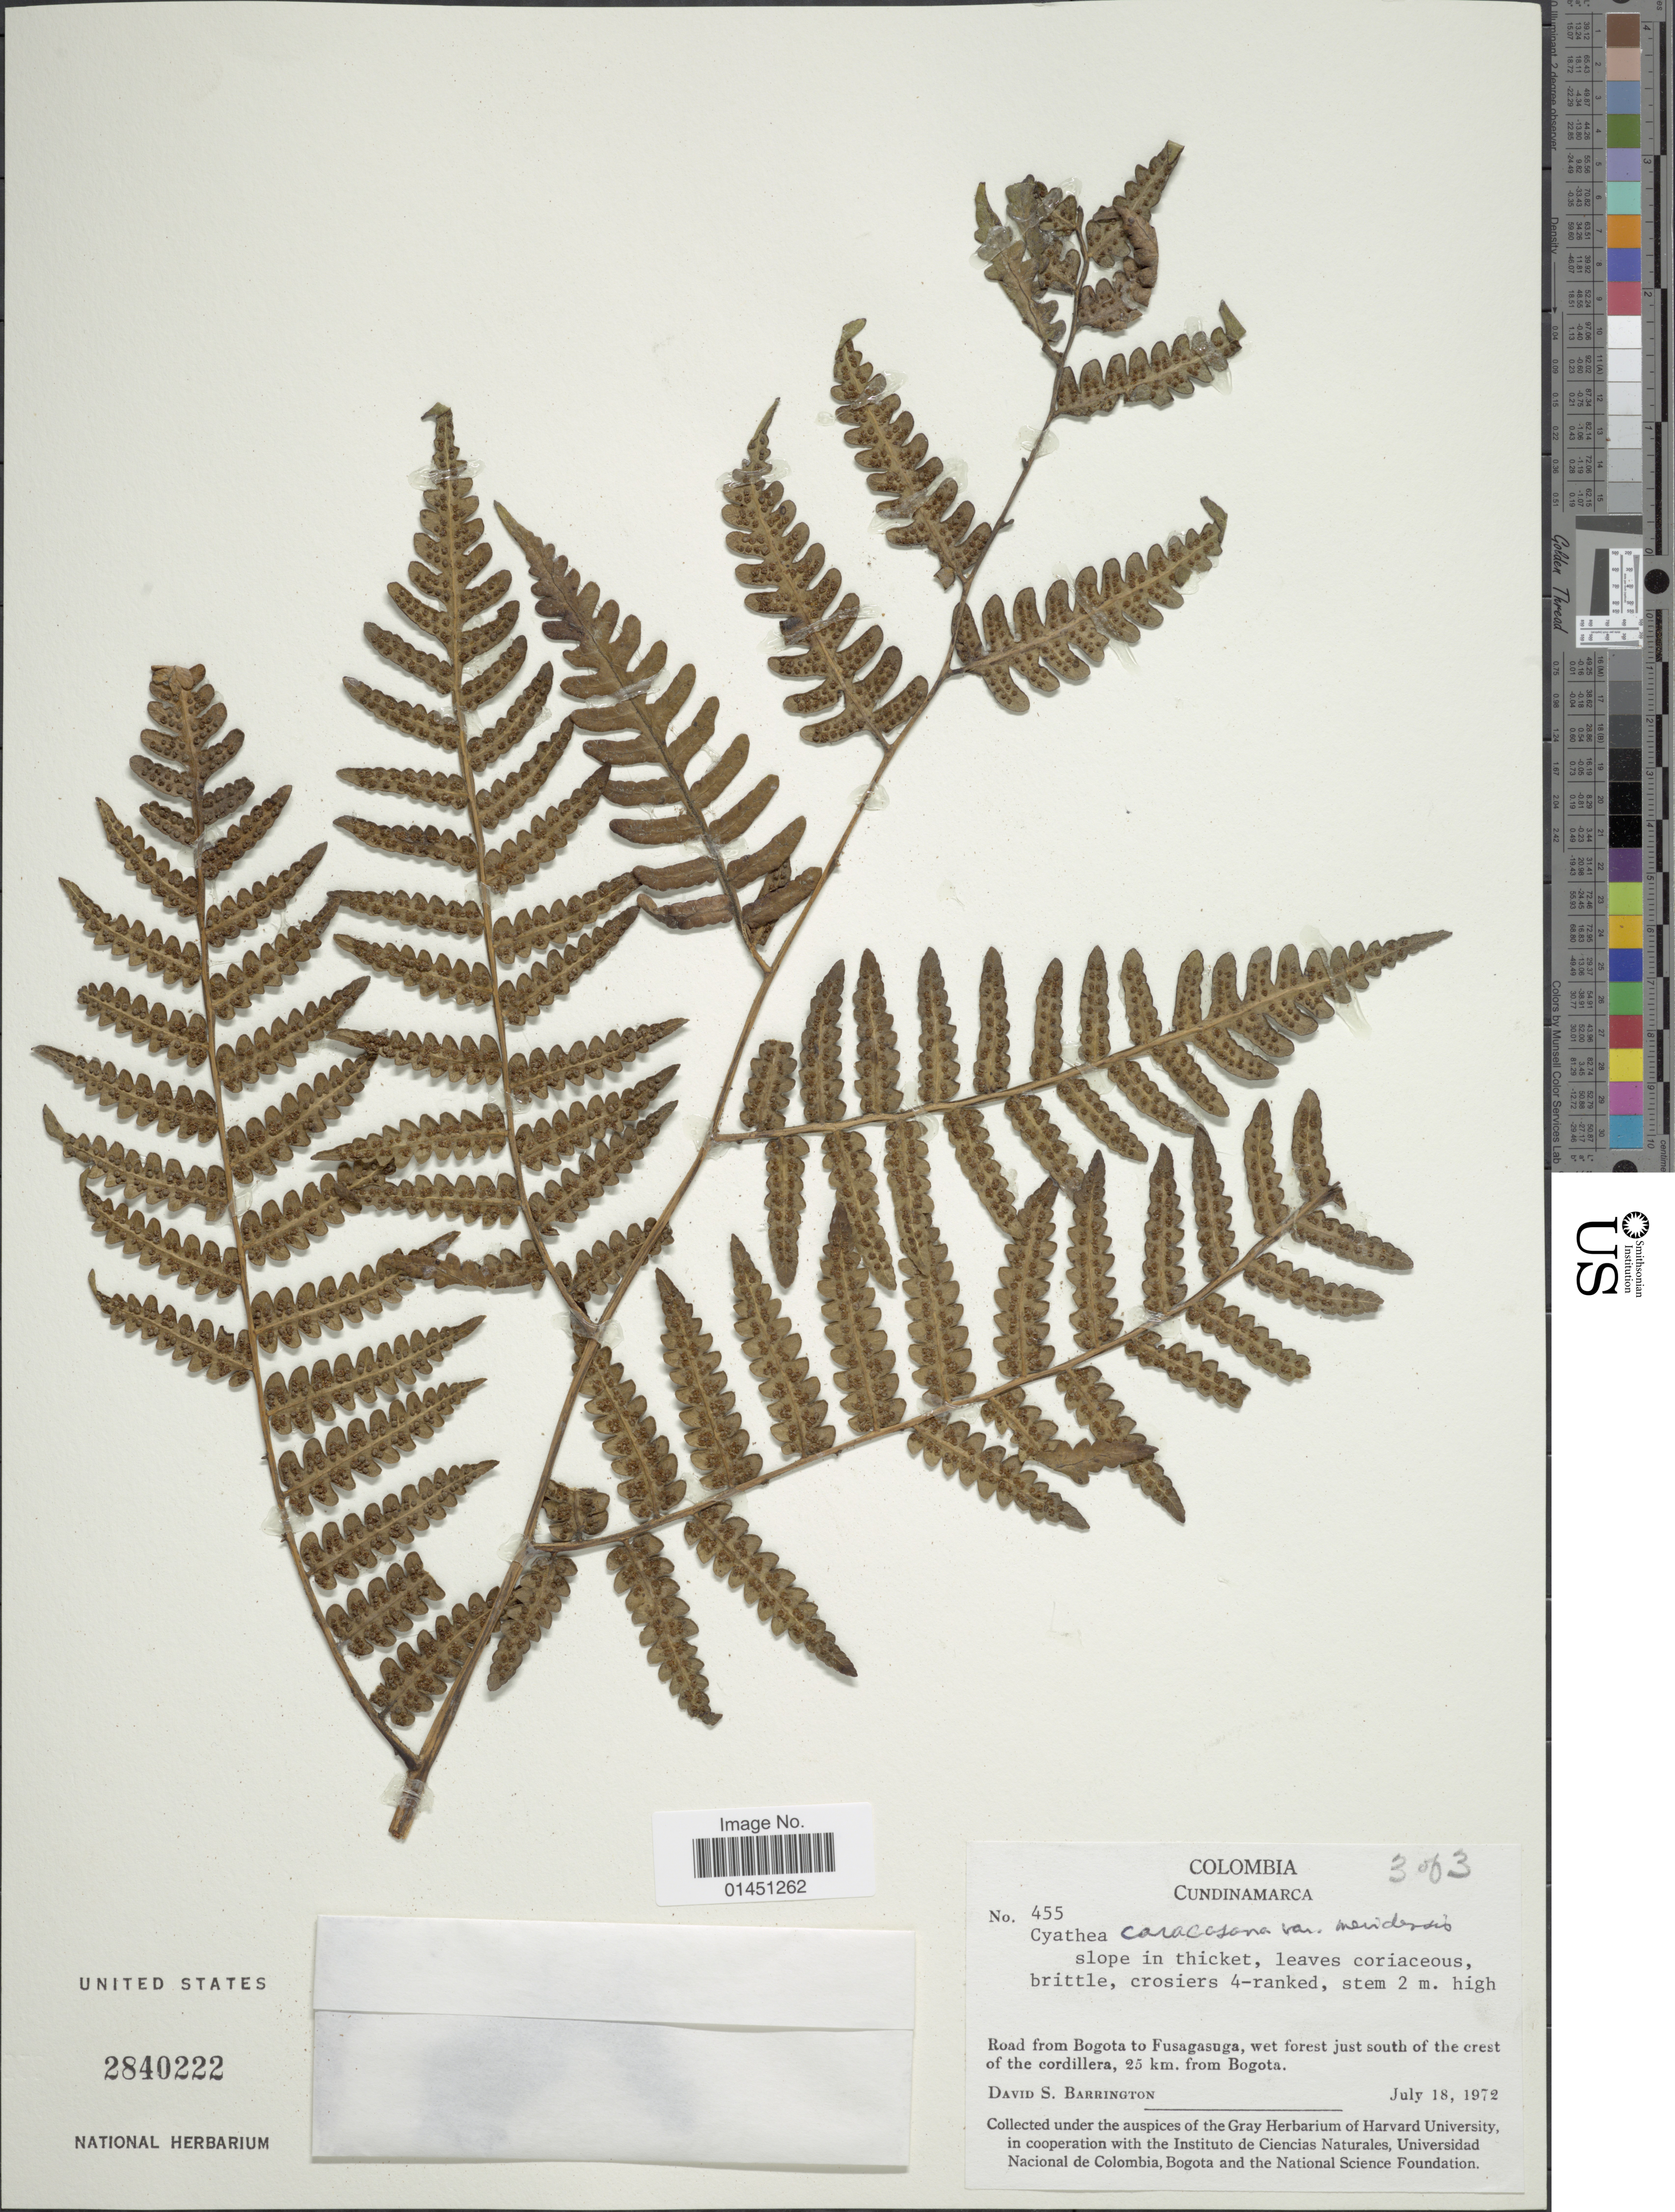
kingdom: Plantae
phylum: Tracheophyta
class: Polypodiopsida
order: Cyatheales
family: Cyatheaceae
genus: Cyathea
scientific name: Cyathea caracasana var. meridensis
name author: (H. Karst.) R.M. Tryon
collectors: D. S. Barrington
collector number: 455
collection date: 1972-07-18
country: Colombia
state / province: Cundinamarca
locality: Road from Bogota to Fusagasuga, wet forest just south of the crest of the cordillera, 25 km. from Bogota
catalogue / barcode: US 2840222